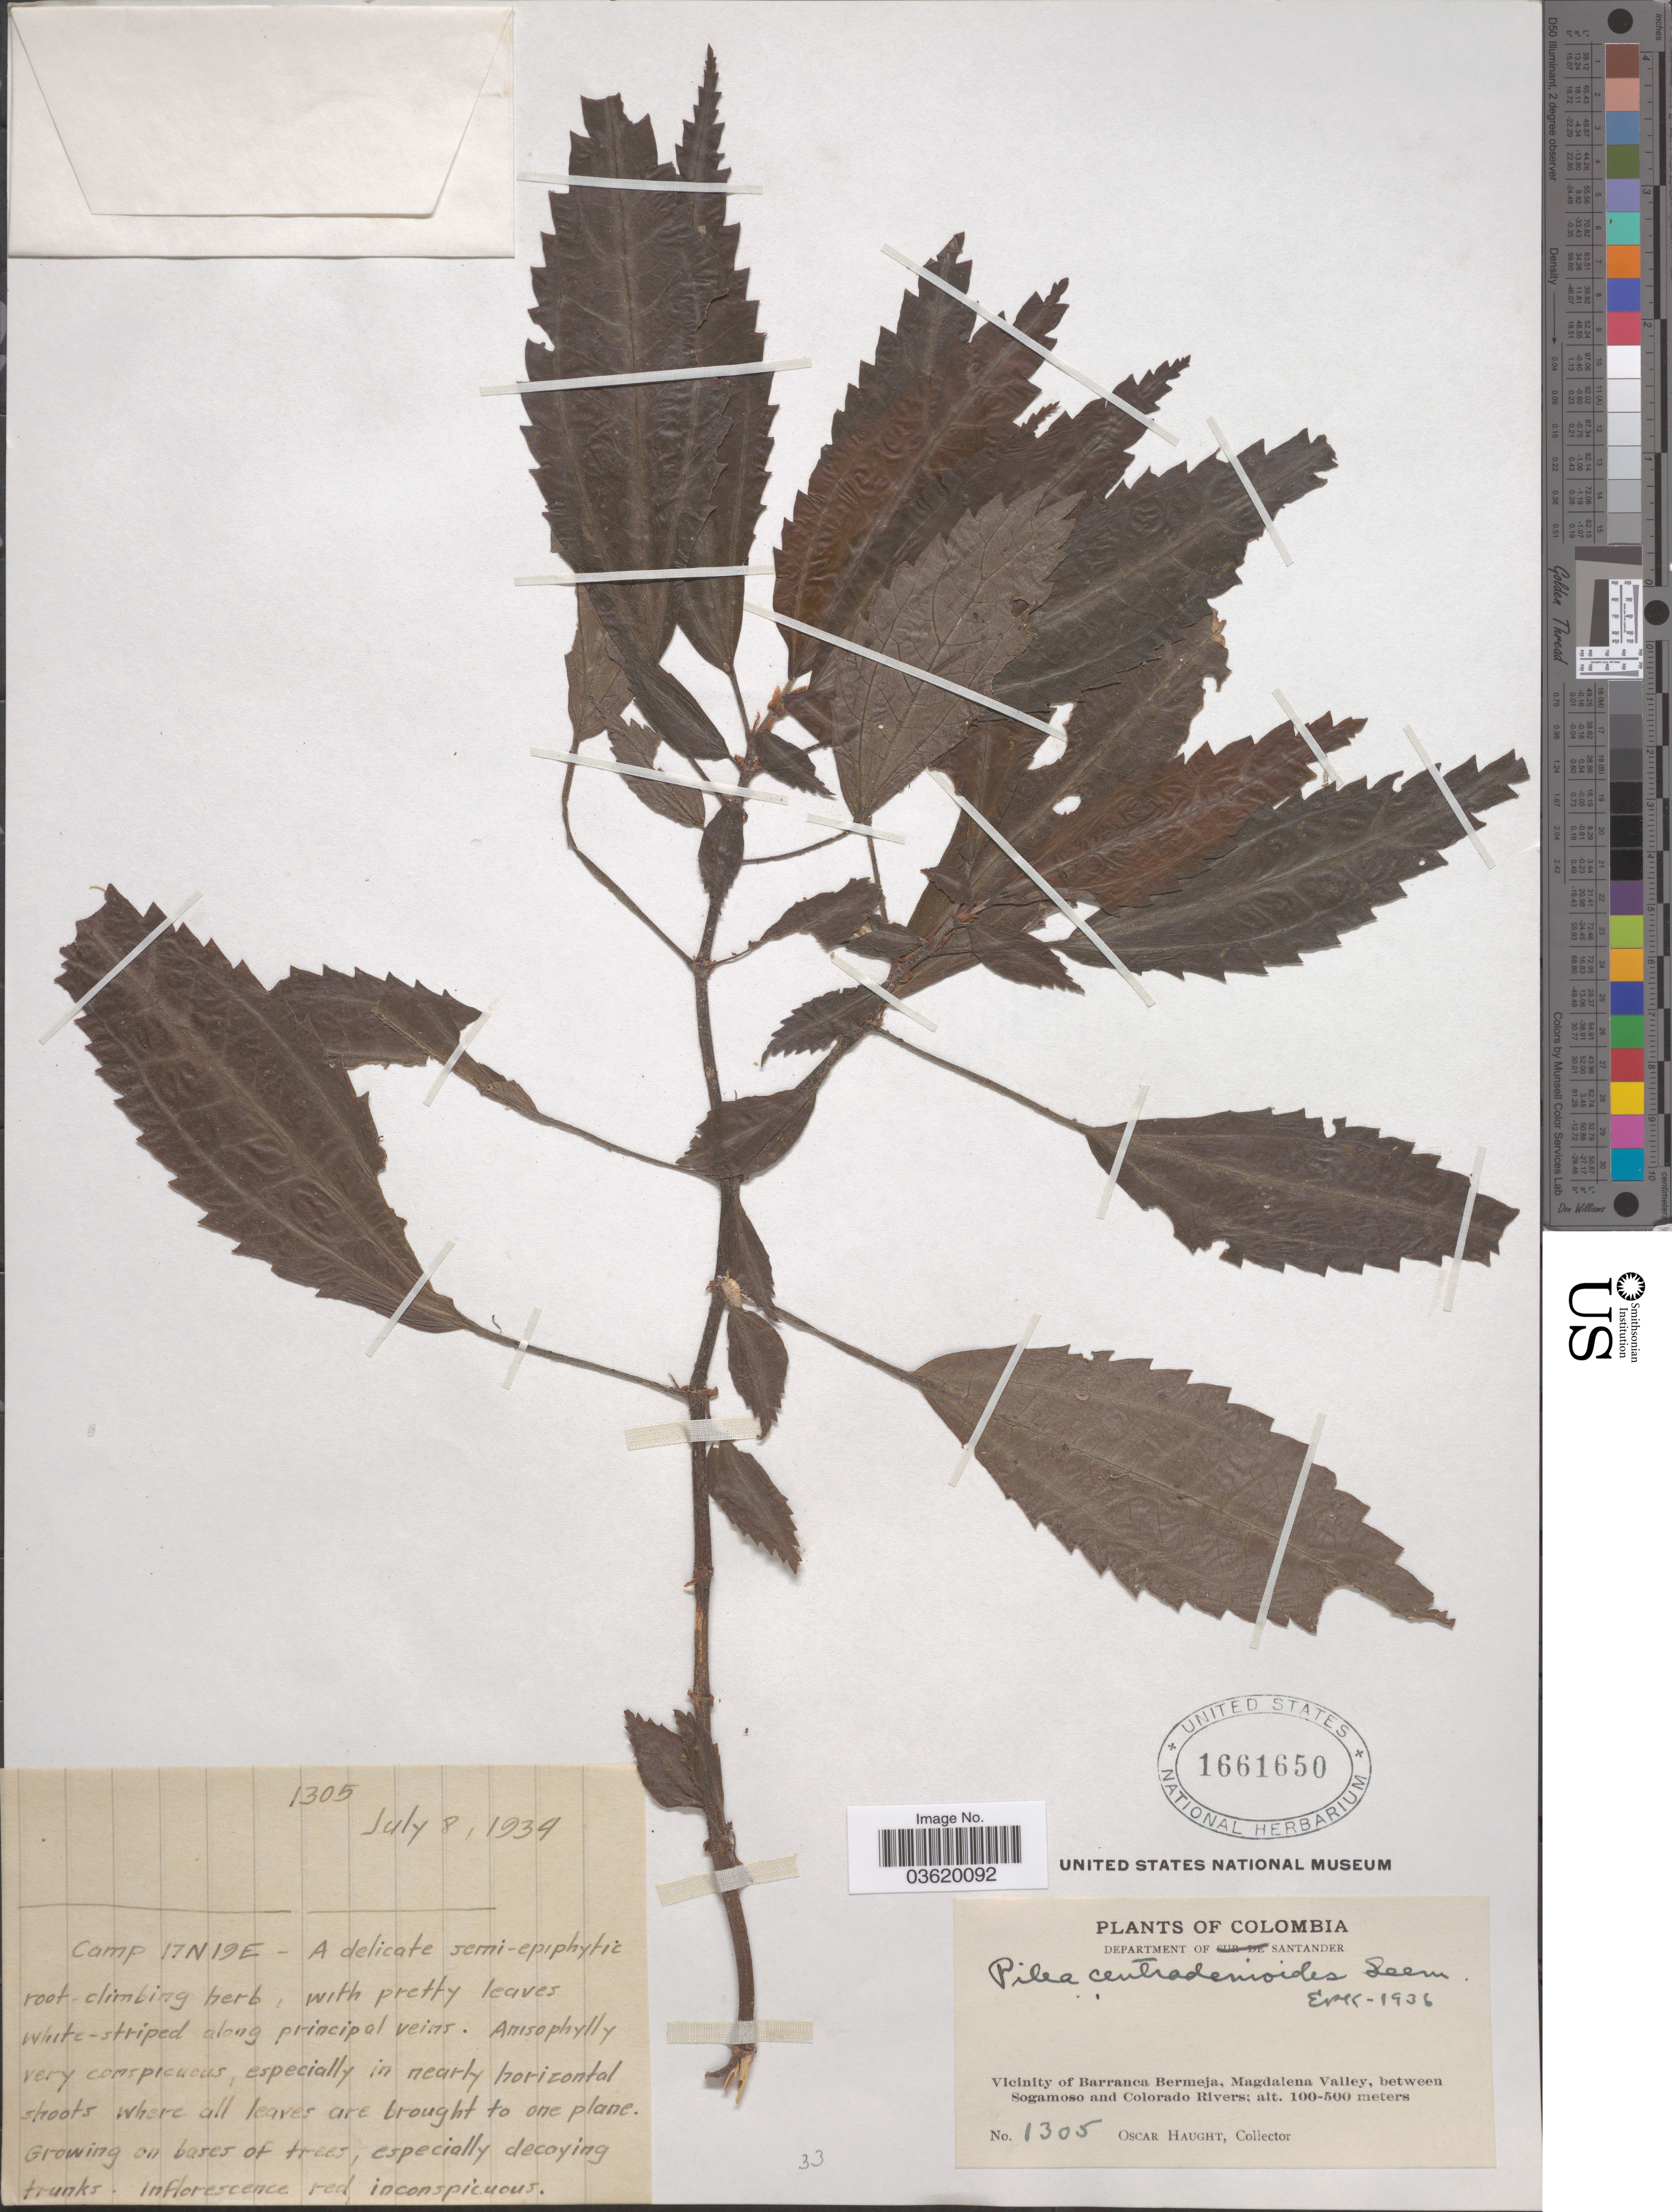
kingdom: Plantae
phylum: Tracheophyta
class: Magnoliopsida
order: Sapindales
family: Rutaceae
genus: Melicope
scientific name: Melicope feddei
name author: (H. Lév.) T.G. Hartley & B.C. Stone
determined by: Wagner, W. L.; Herbst, D. R.; Sohmer, S. H.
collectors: W. N. Takeuchi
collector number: Alakai_21b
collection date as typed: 9/25-27/1982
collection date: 1982-09-25/1982-09-27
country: United States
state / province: Hawaii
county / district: Kaui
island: Kaua'i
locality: Trailhead transect on ridge leading to Lehua maka noe, Alakai Swamp.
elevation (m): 1128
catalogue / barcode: US 3620092